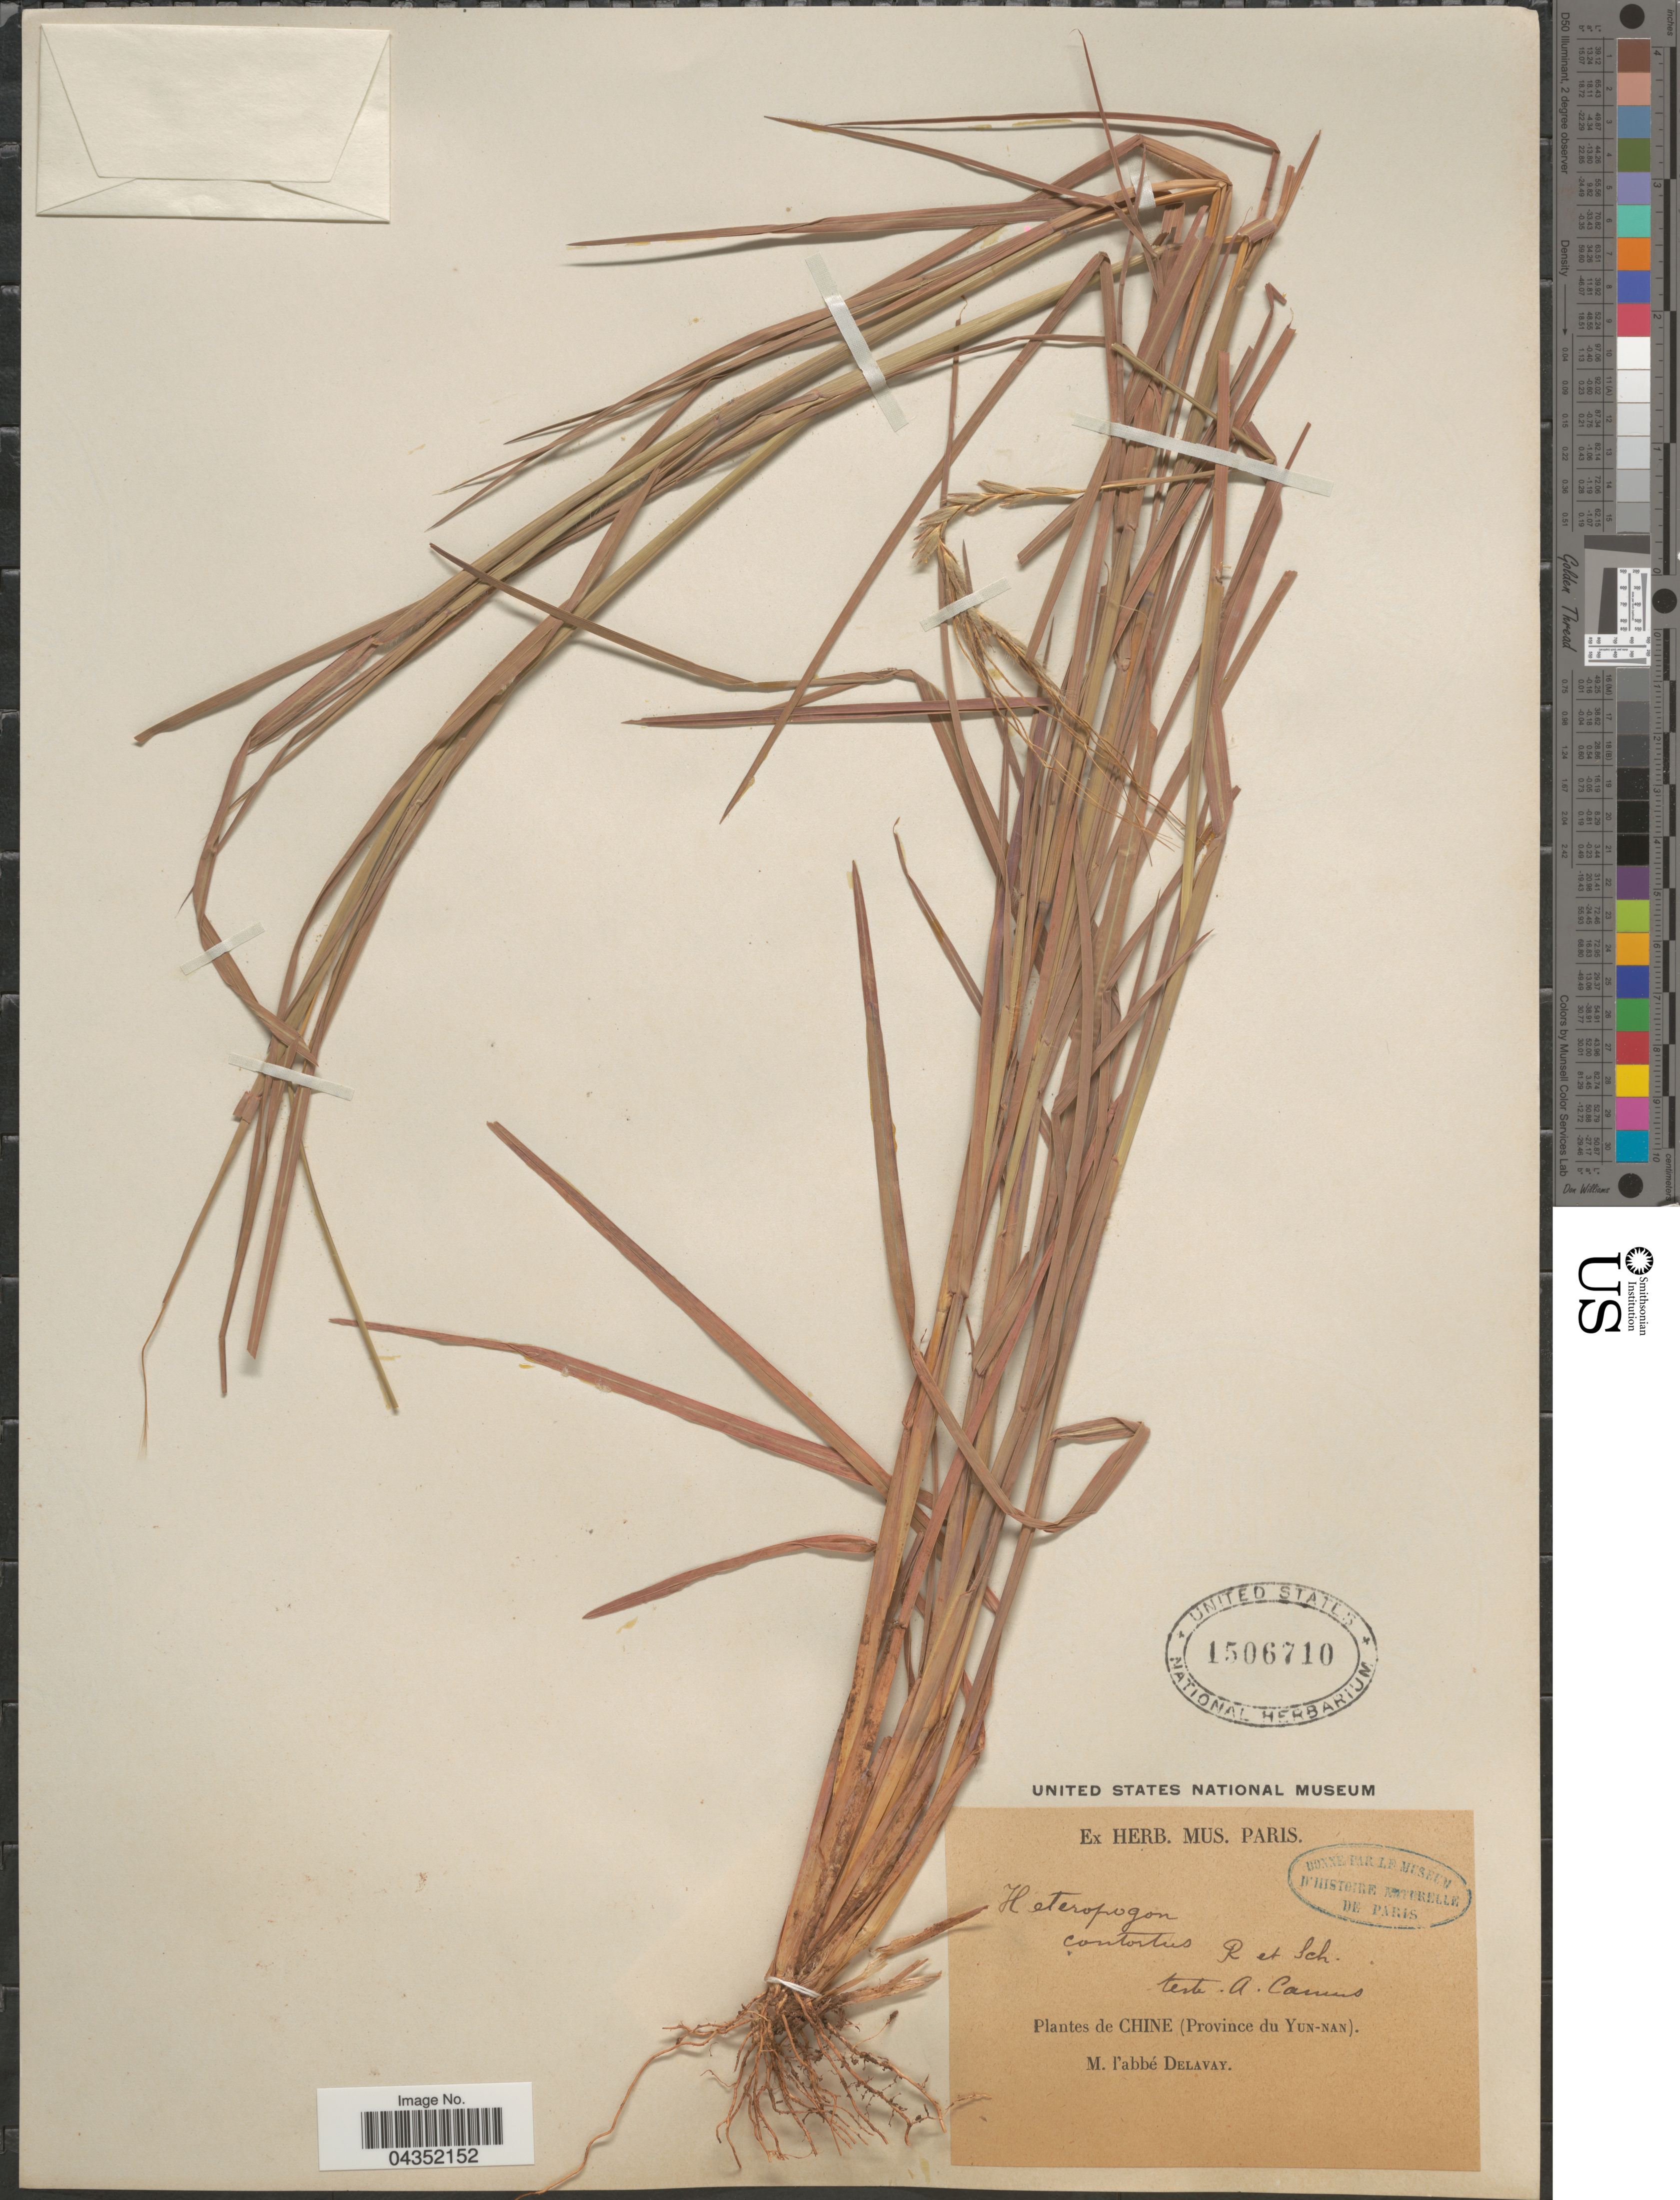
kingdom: Plantae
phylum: Tracheophyta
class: Liliopsida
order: Poales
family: Poaceae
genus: Heteropogon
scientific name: Heteropogon contortus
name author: (L.) P. Beauv. ex Roem. & Schult.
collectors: P. Delavay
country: China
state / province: Yunnan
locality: Chine (Province du Yun-nan).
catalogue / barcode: US 1506710